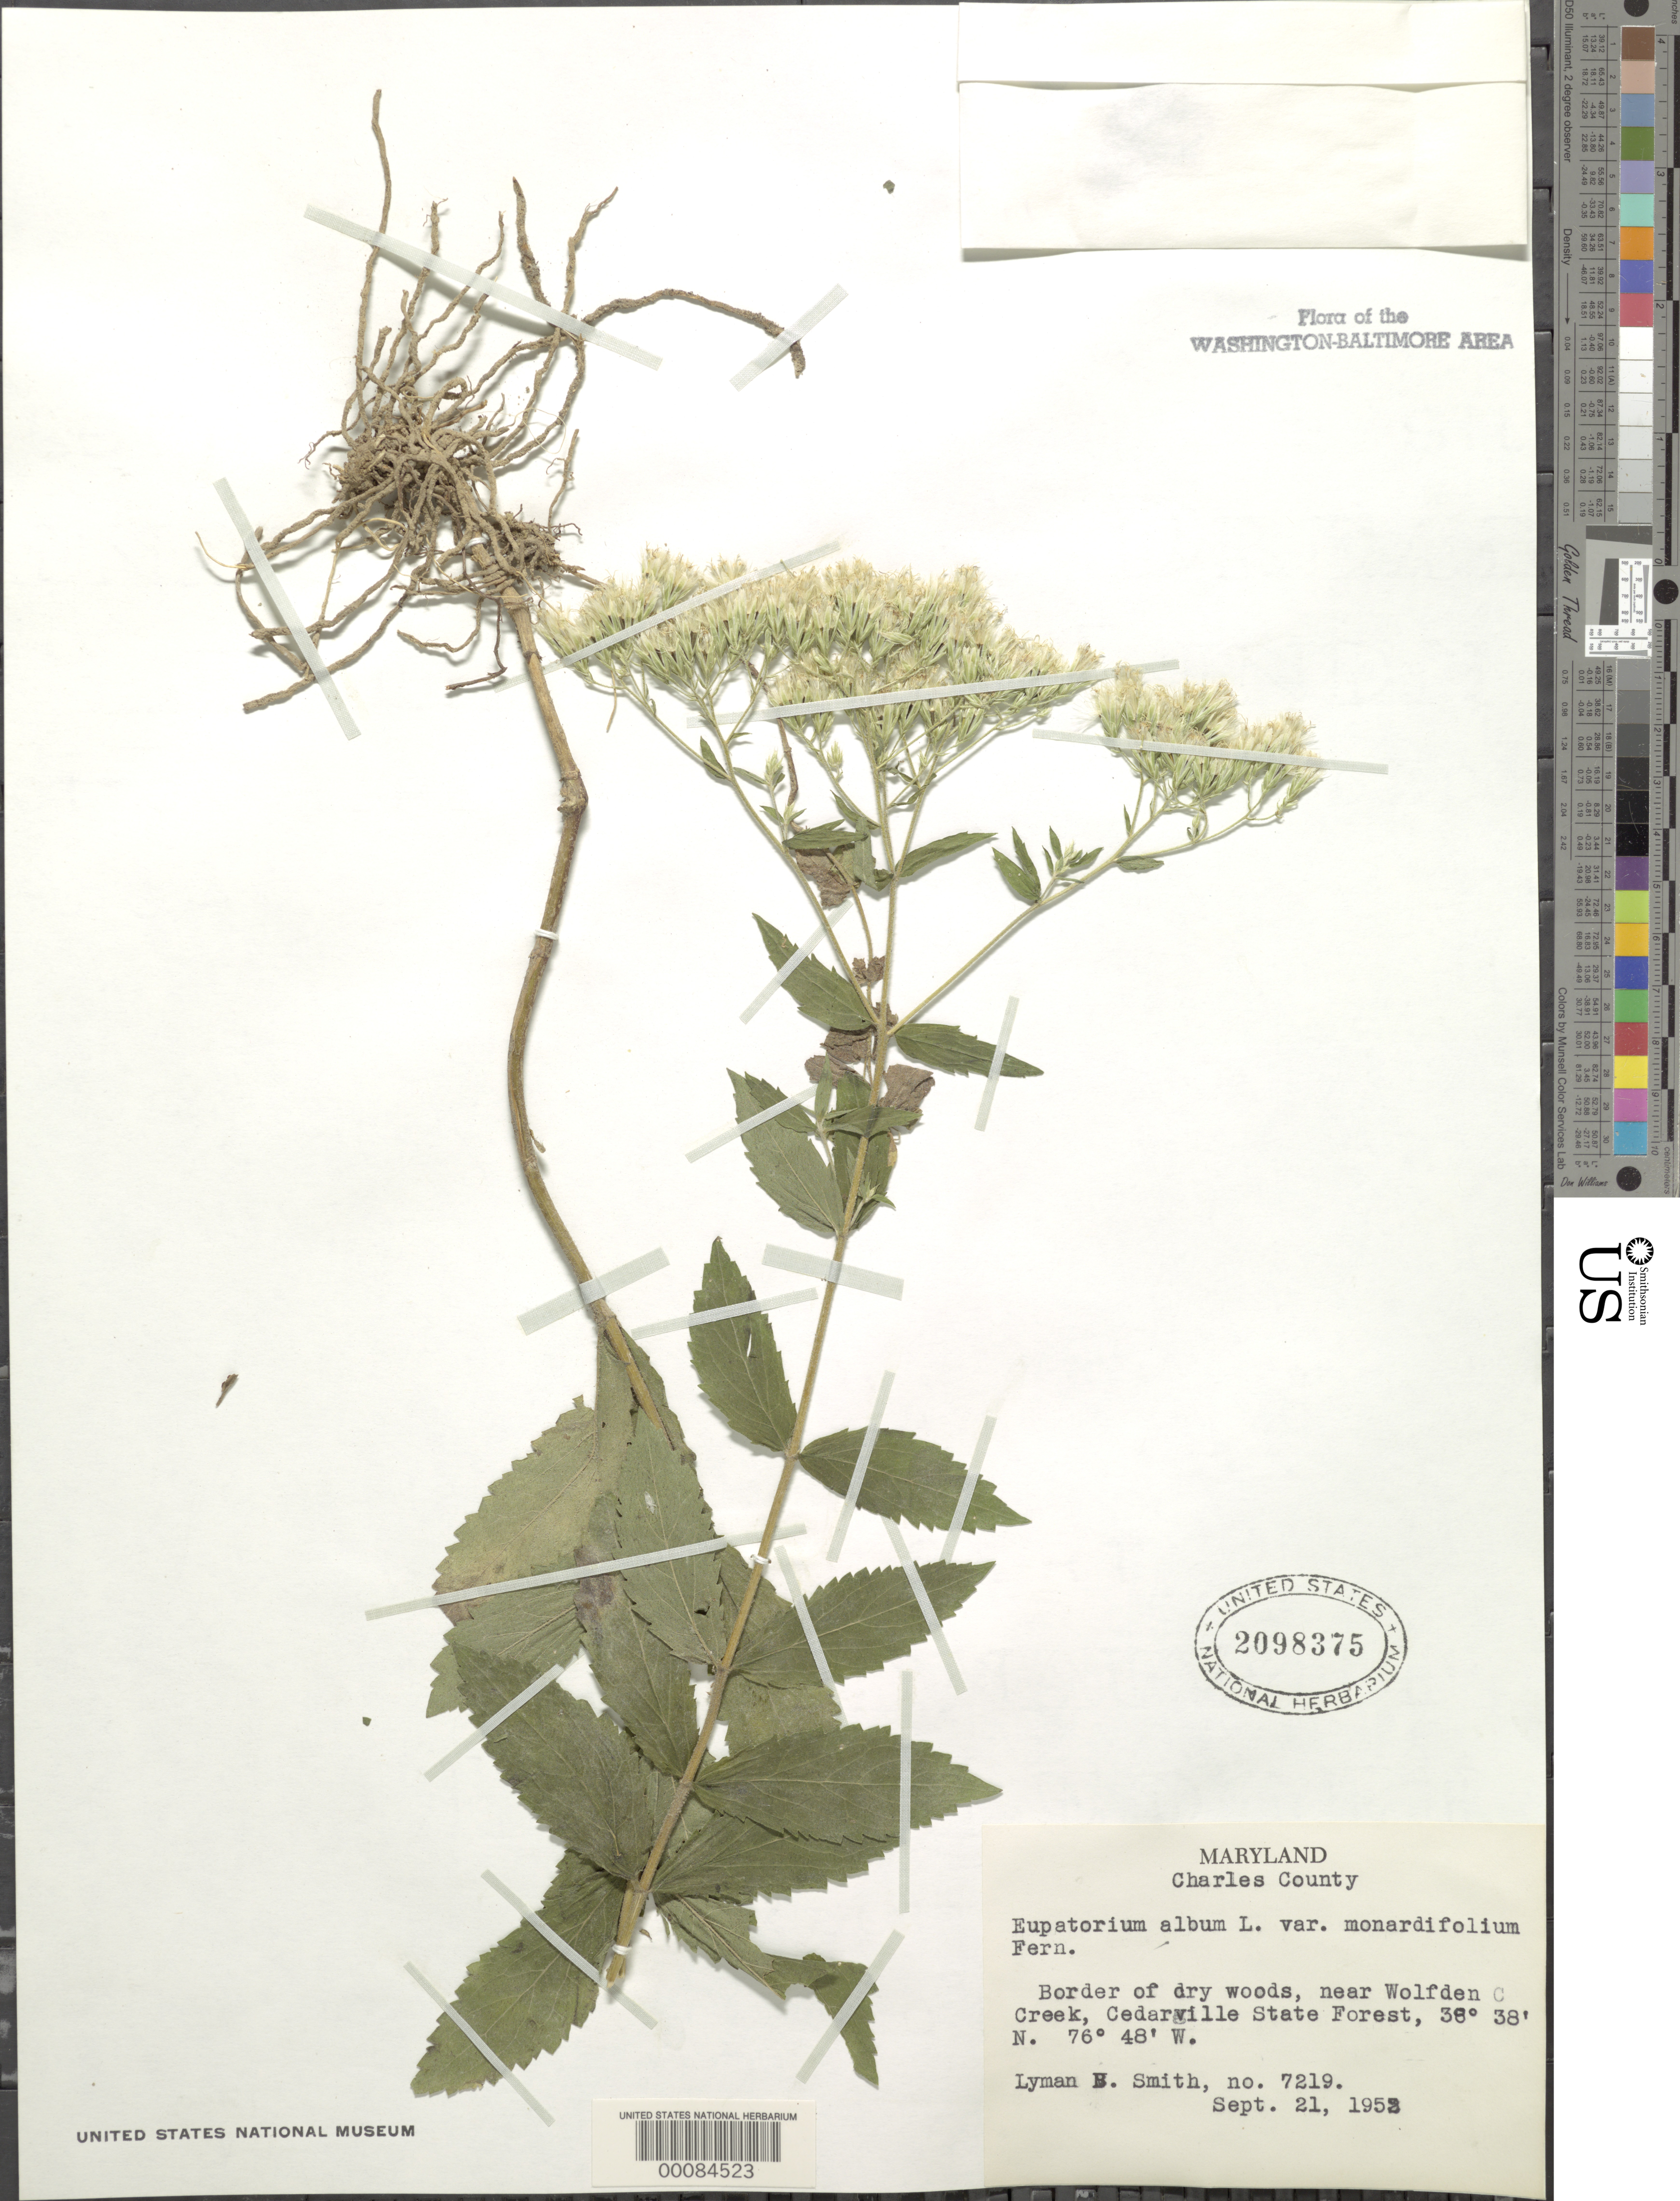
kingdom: Plantae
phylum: Tracheophyta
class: Magnoliopsida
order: Asterales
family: Asteraceae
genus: Eupatorium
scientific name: Eupatorium album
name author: L.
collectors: L. Smith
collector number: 7219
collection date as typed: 21 Sep 1952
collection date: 1952-09-21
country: United States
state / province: Maryland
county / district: Charles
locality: Cedarville State Forest near Wolfden Creek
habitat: Dry woods border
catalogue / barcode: US 2098375